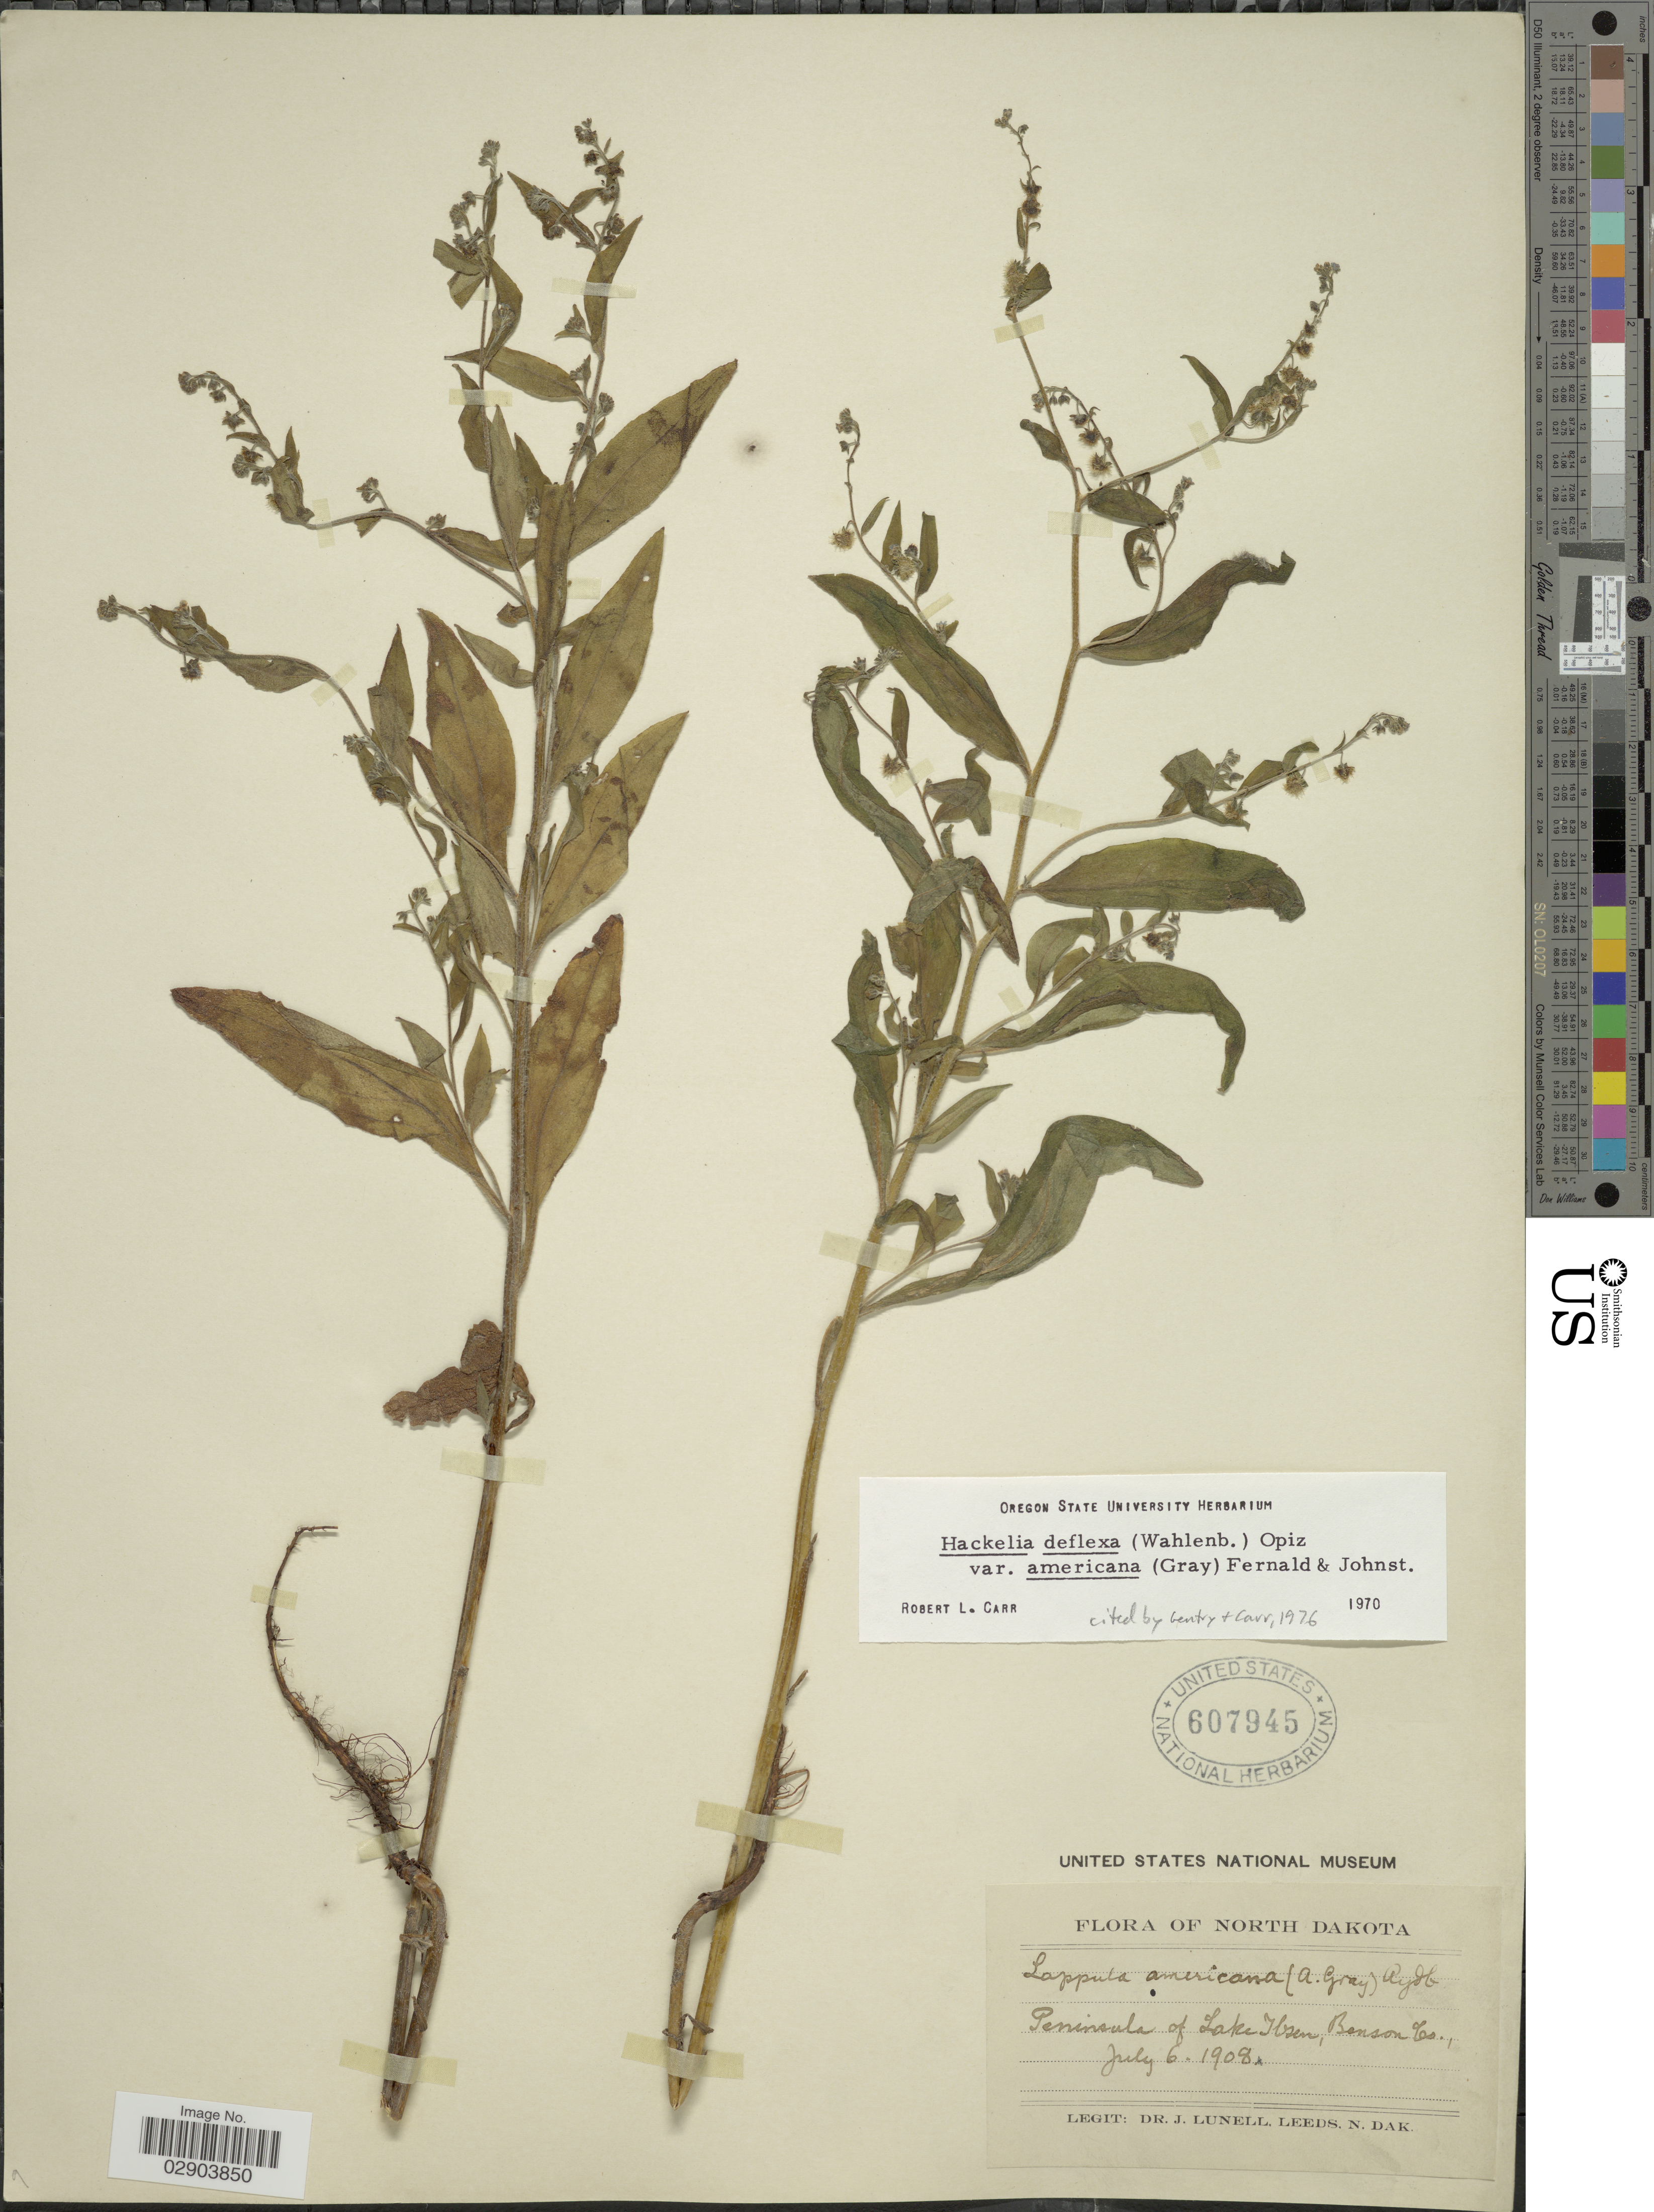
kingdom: Plantae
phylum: Tracheophyta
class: Magnoliopsida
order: Boraginales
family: Boraginaceae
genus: Hackelia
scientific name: Hackelia deflexa var. americana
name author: (A. Gray) Fernald & I.M. Johnst.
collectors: J. Leeds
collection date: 1908-07-06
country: United States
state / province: North Dakota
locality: Peninsula of Lake Ibsen, Benson Co.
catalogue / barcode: US 607945